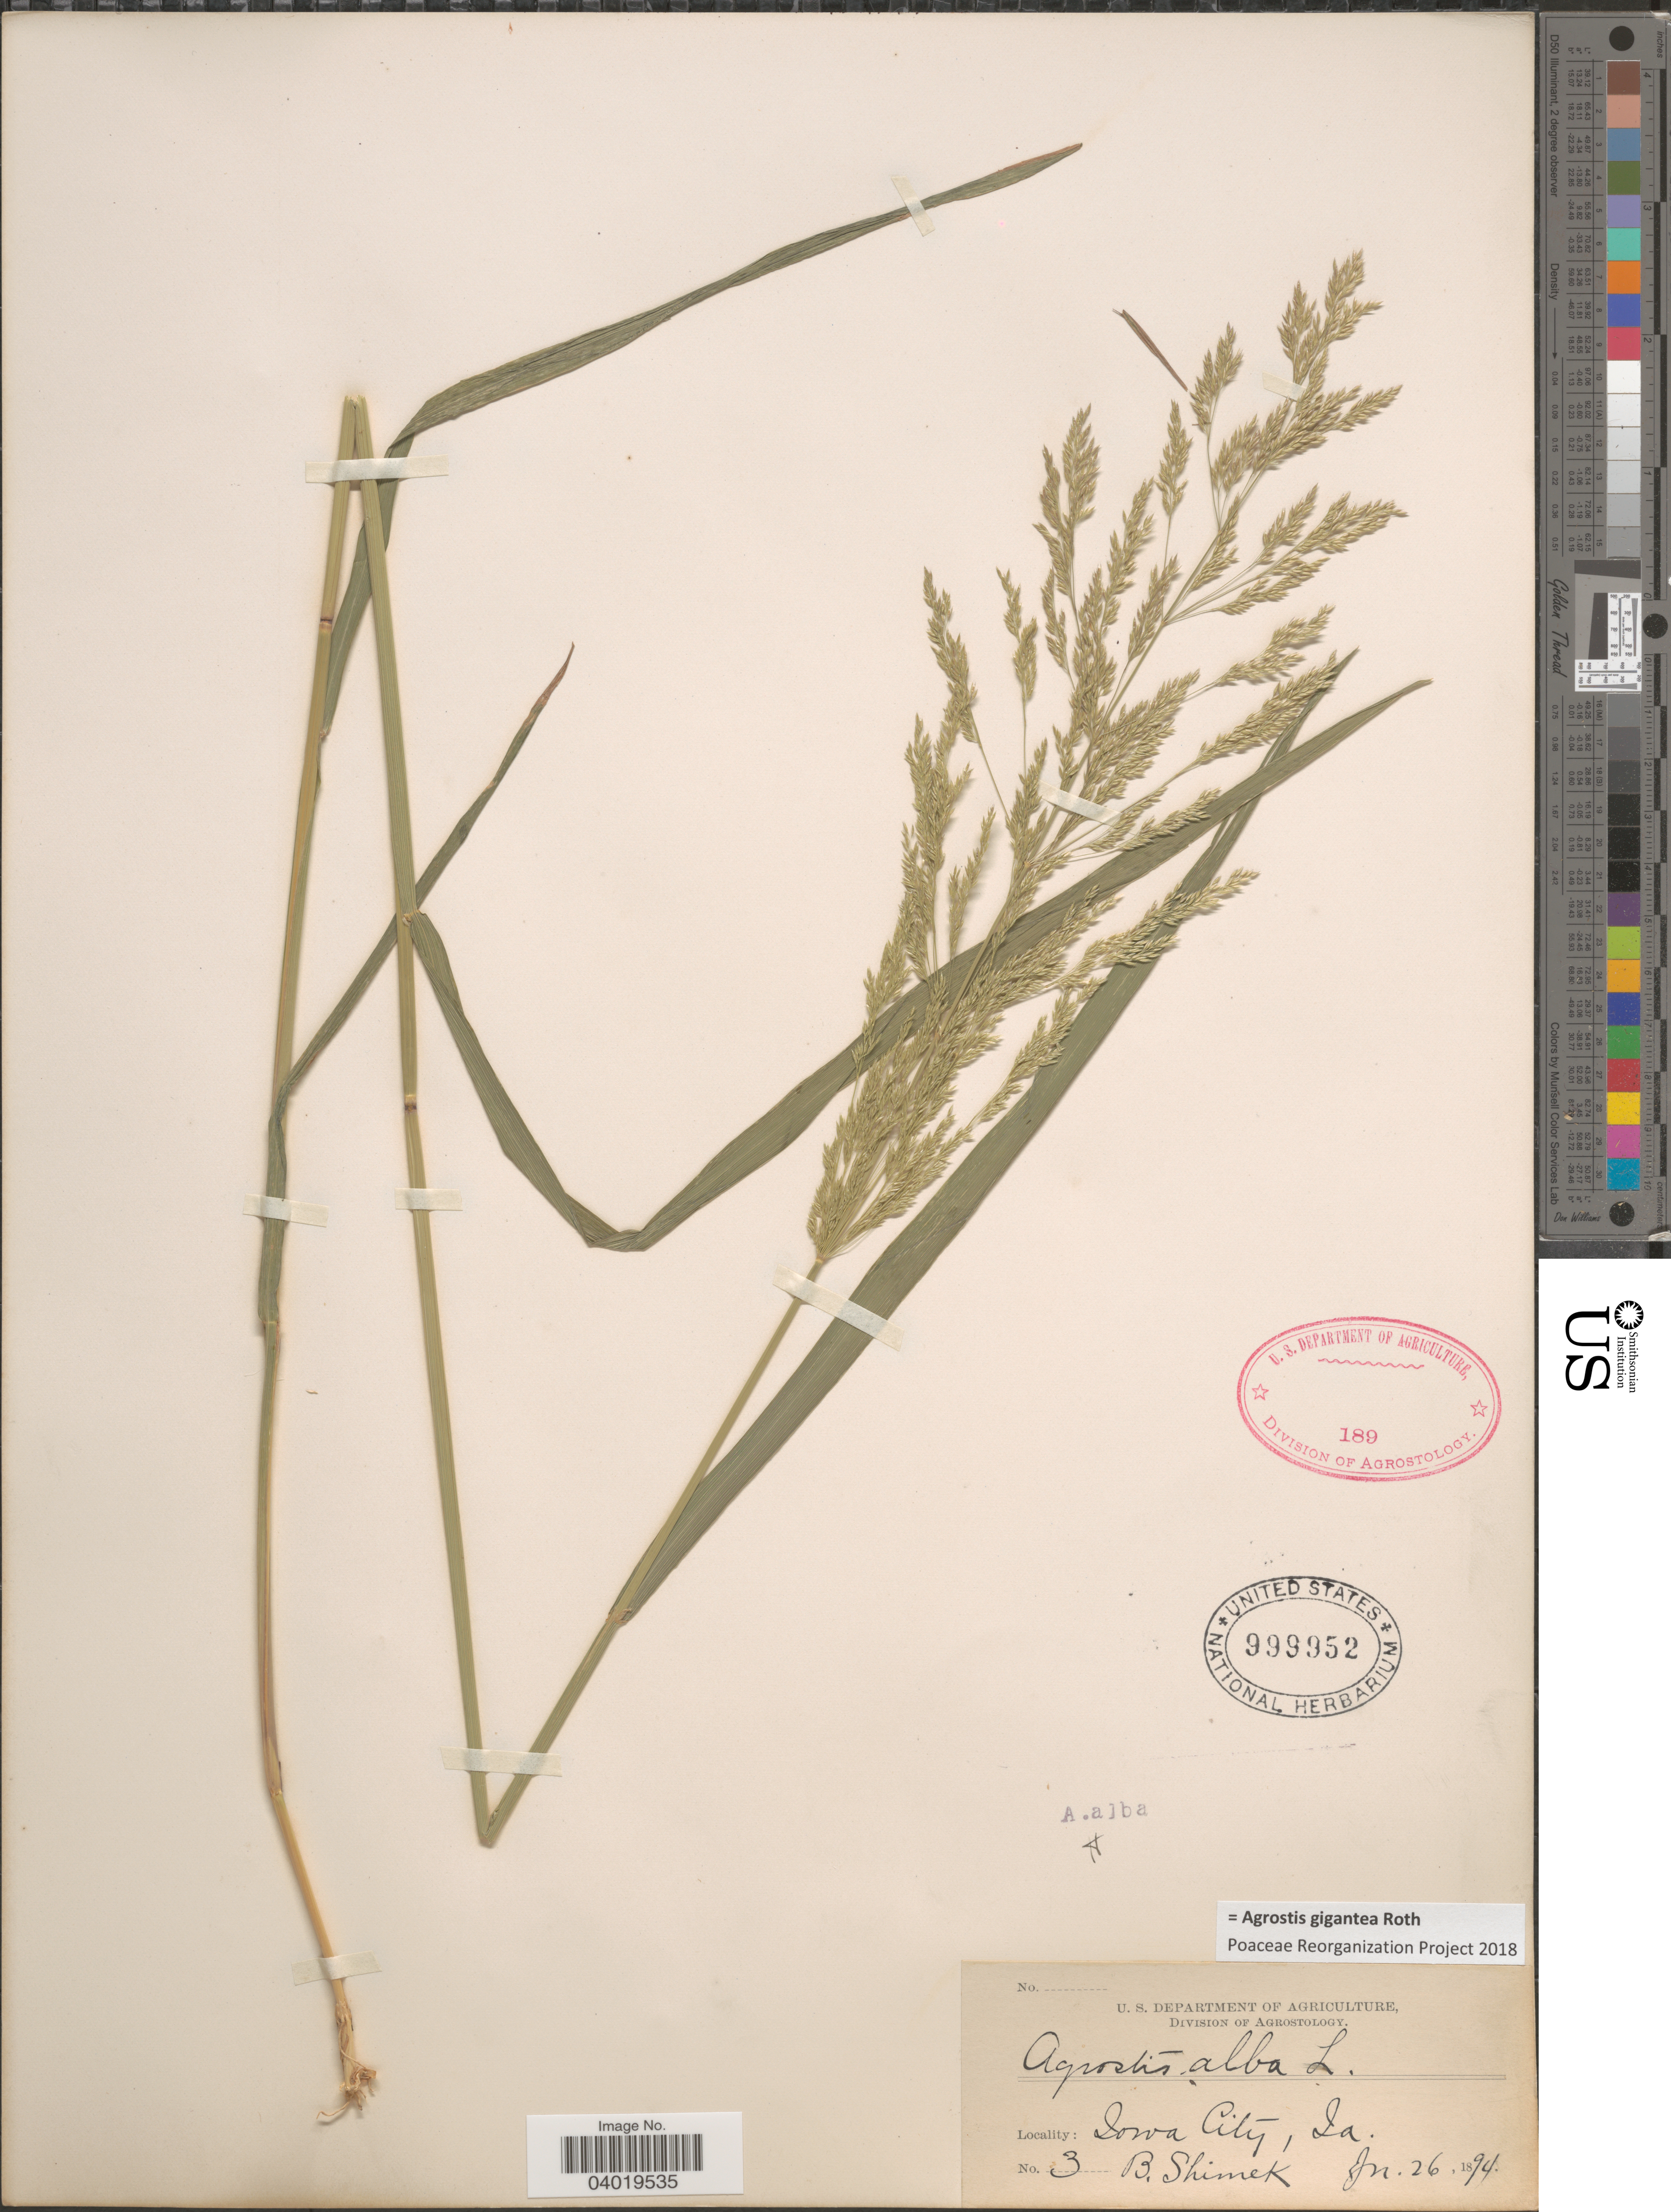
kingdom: Plantae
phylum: Tracheophyta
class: Liliopsida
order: Poales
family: Poaceae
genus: Agrostis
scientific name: Agrostis gigantea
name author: Roth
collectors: B. Shimek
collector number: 3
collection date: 1894-01-26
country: United States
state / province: Iowa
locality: Iowa City.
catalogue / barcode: US 999952